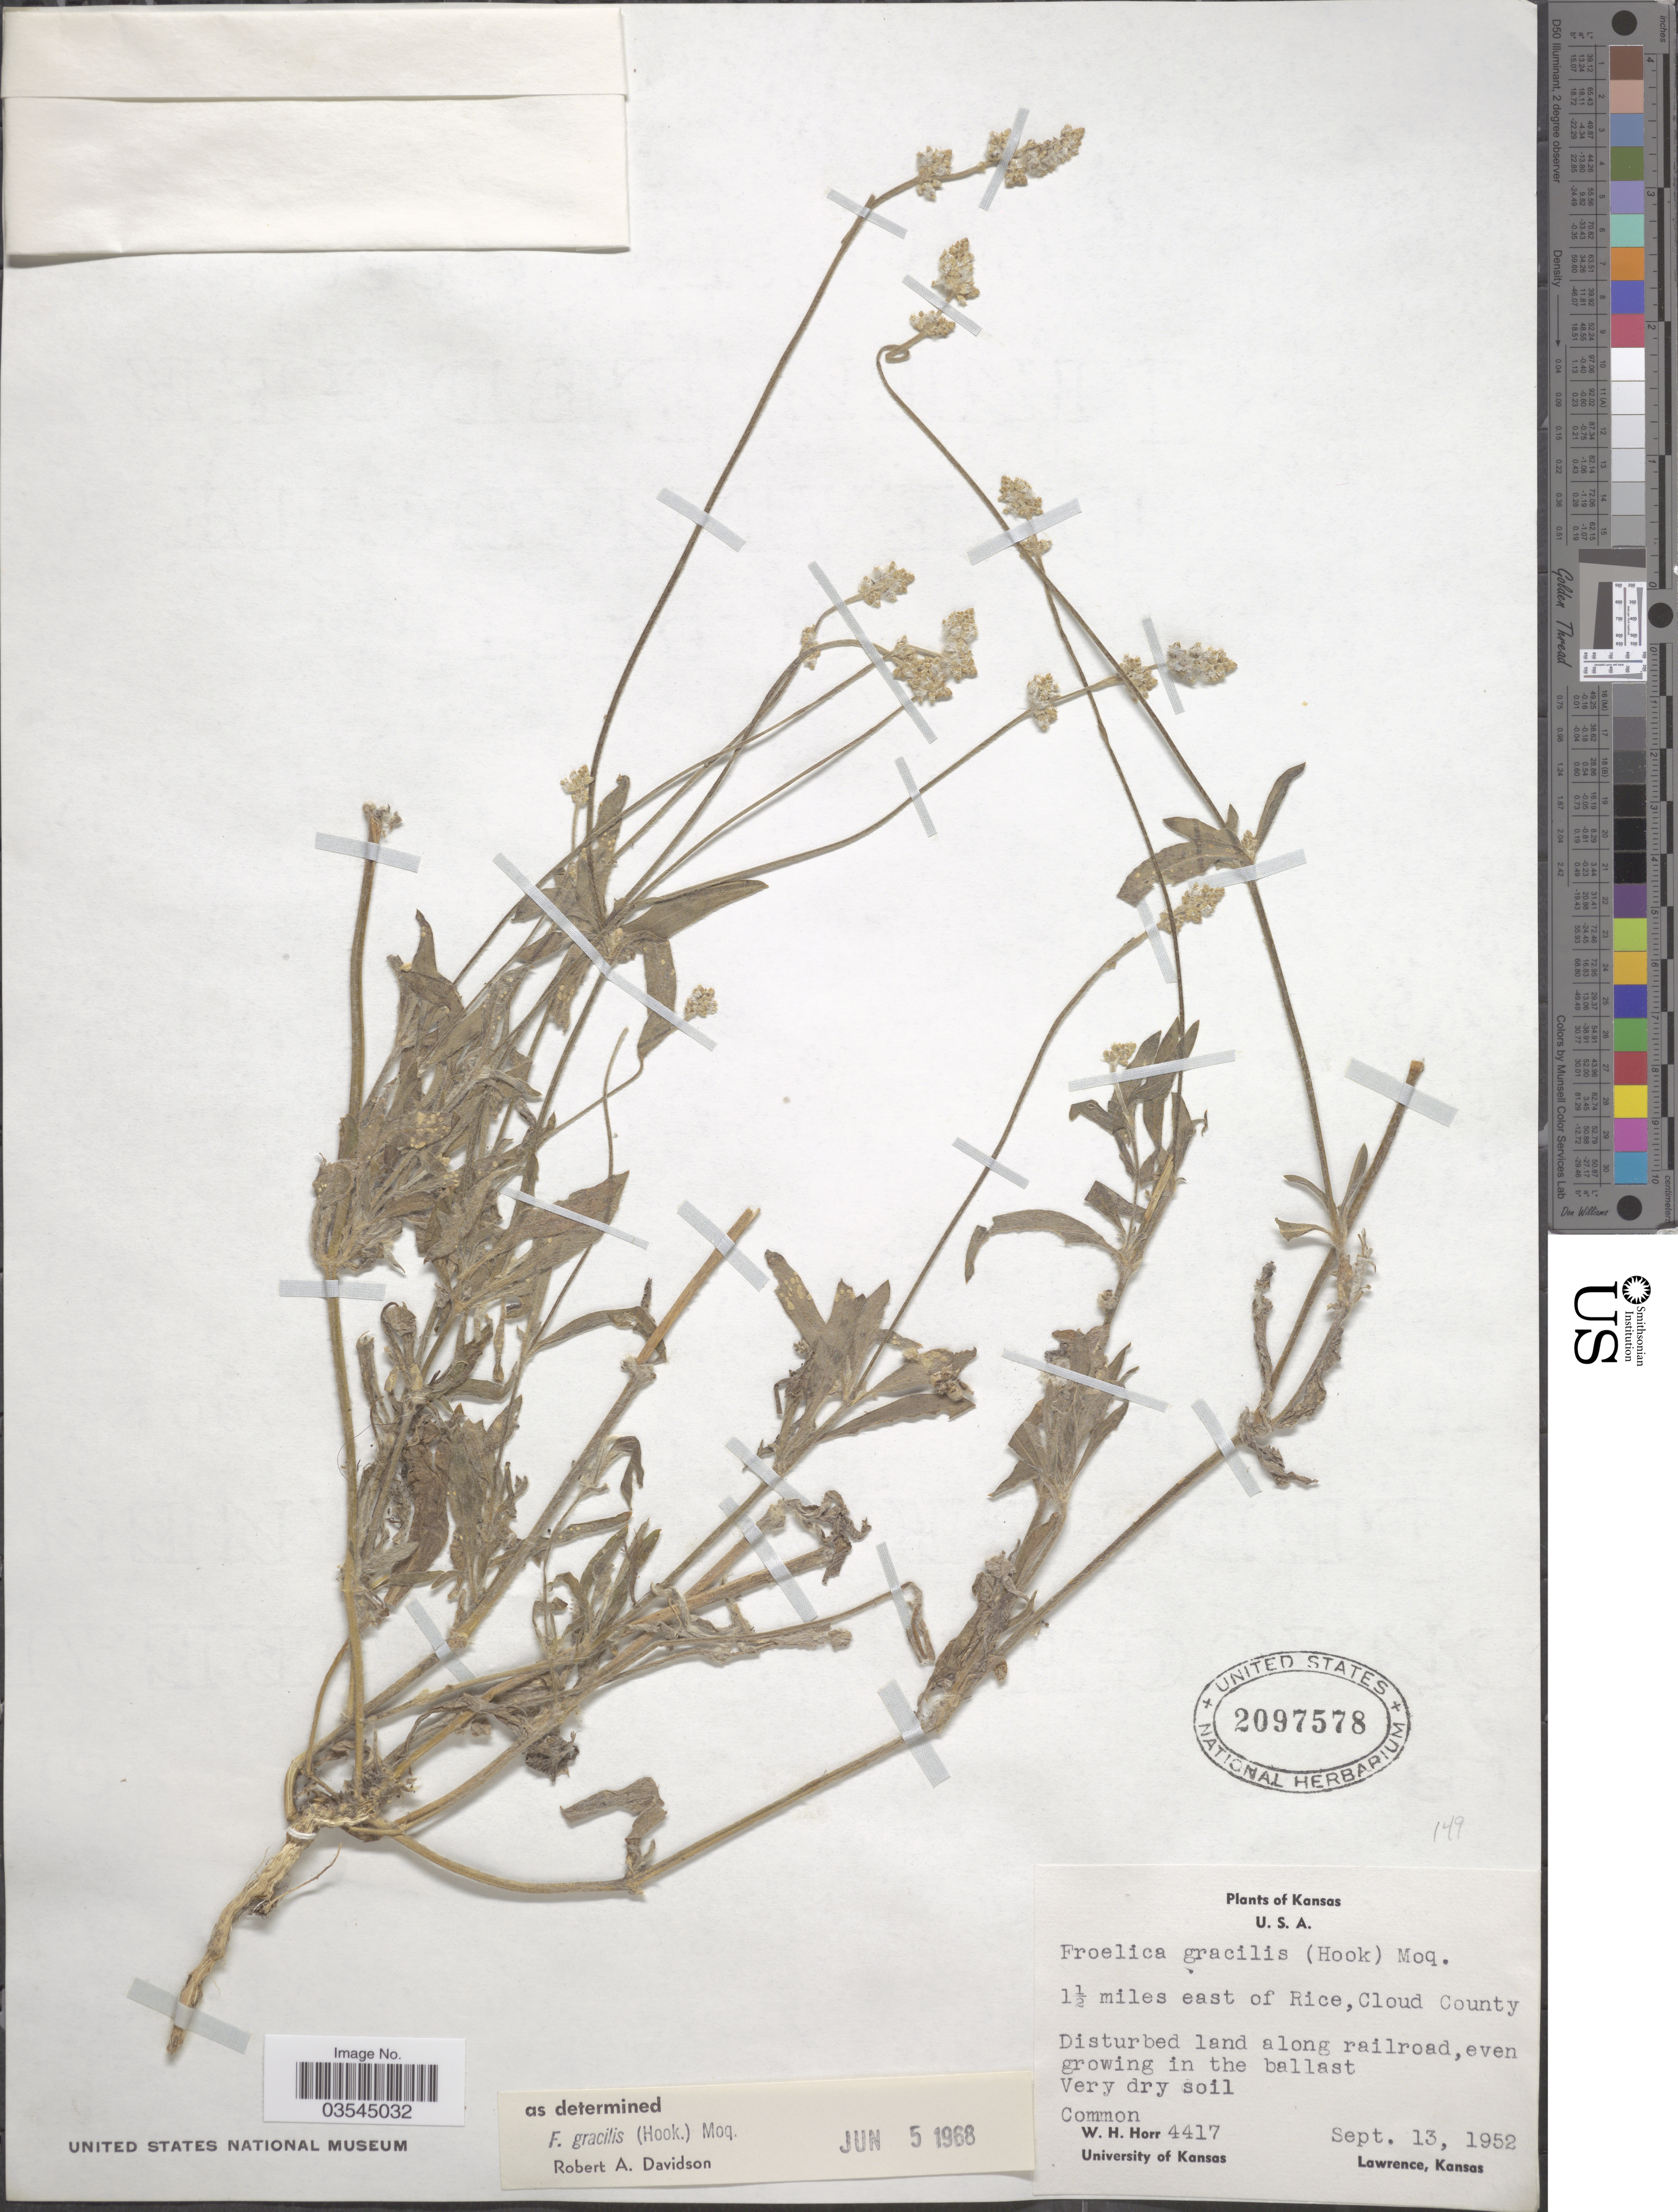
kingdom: Plantae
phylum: Tracheophyta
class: Magnoliopsida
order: Caryophyllales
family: Amaranthaceae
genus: Froelichia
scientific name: Froelichia gracilis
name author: (Hook.) Moq.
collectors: W. H. Horr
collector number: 4417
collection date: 1952-09-13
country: United States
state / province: Kansas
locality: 1½ miles east of Rice, Cloud County,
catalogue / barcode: US 2097578